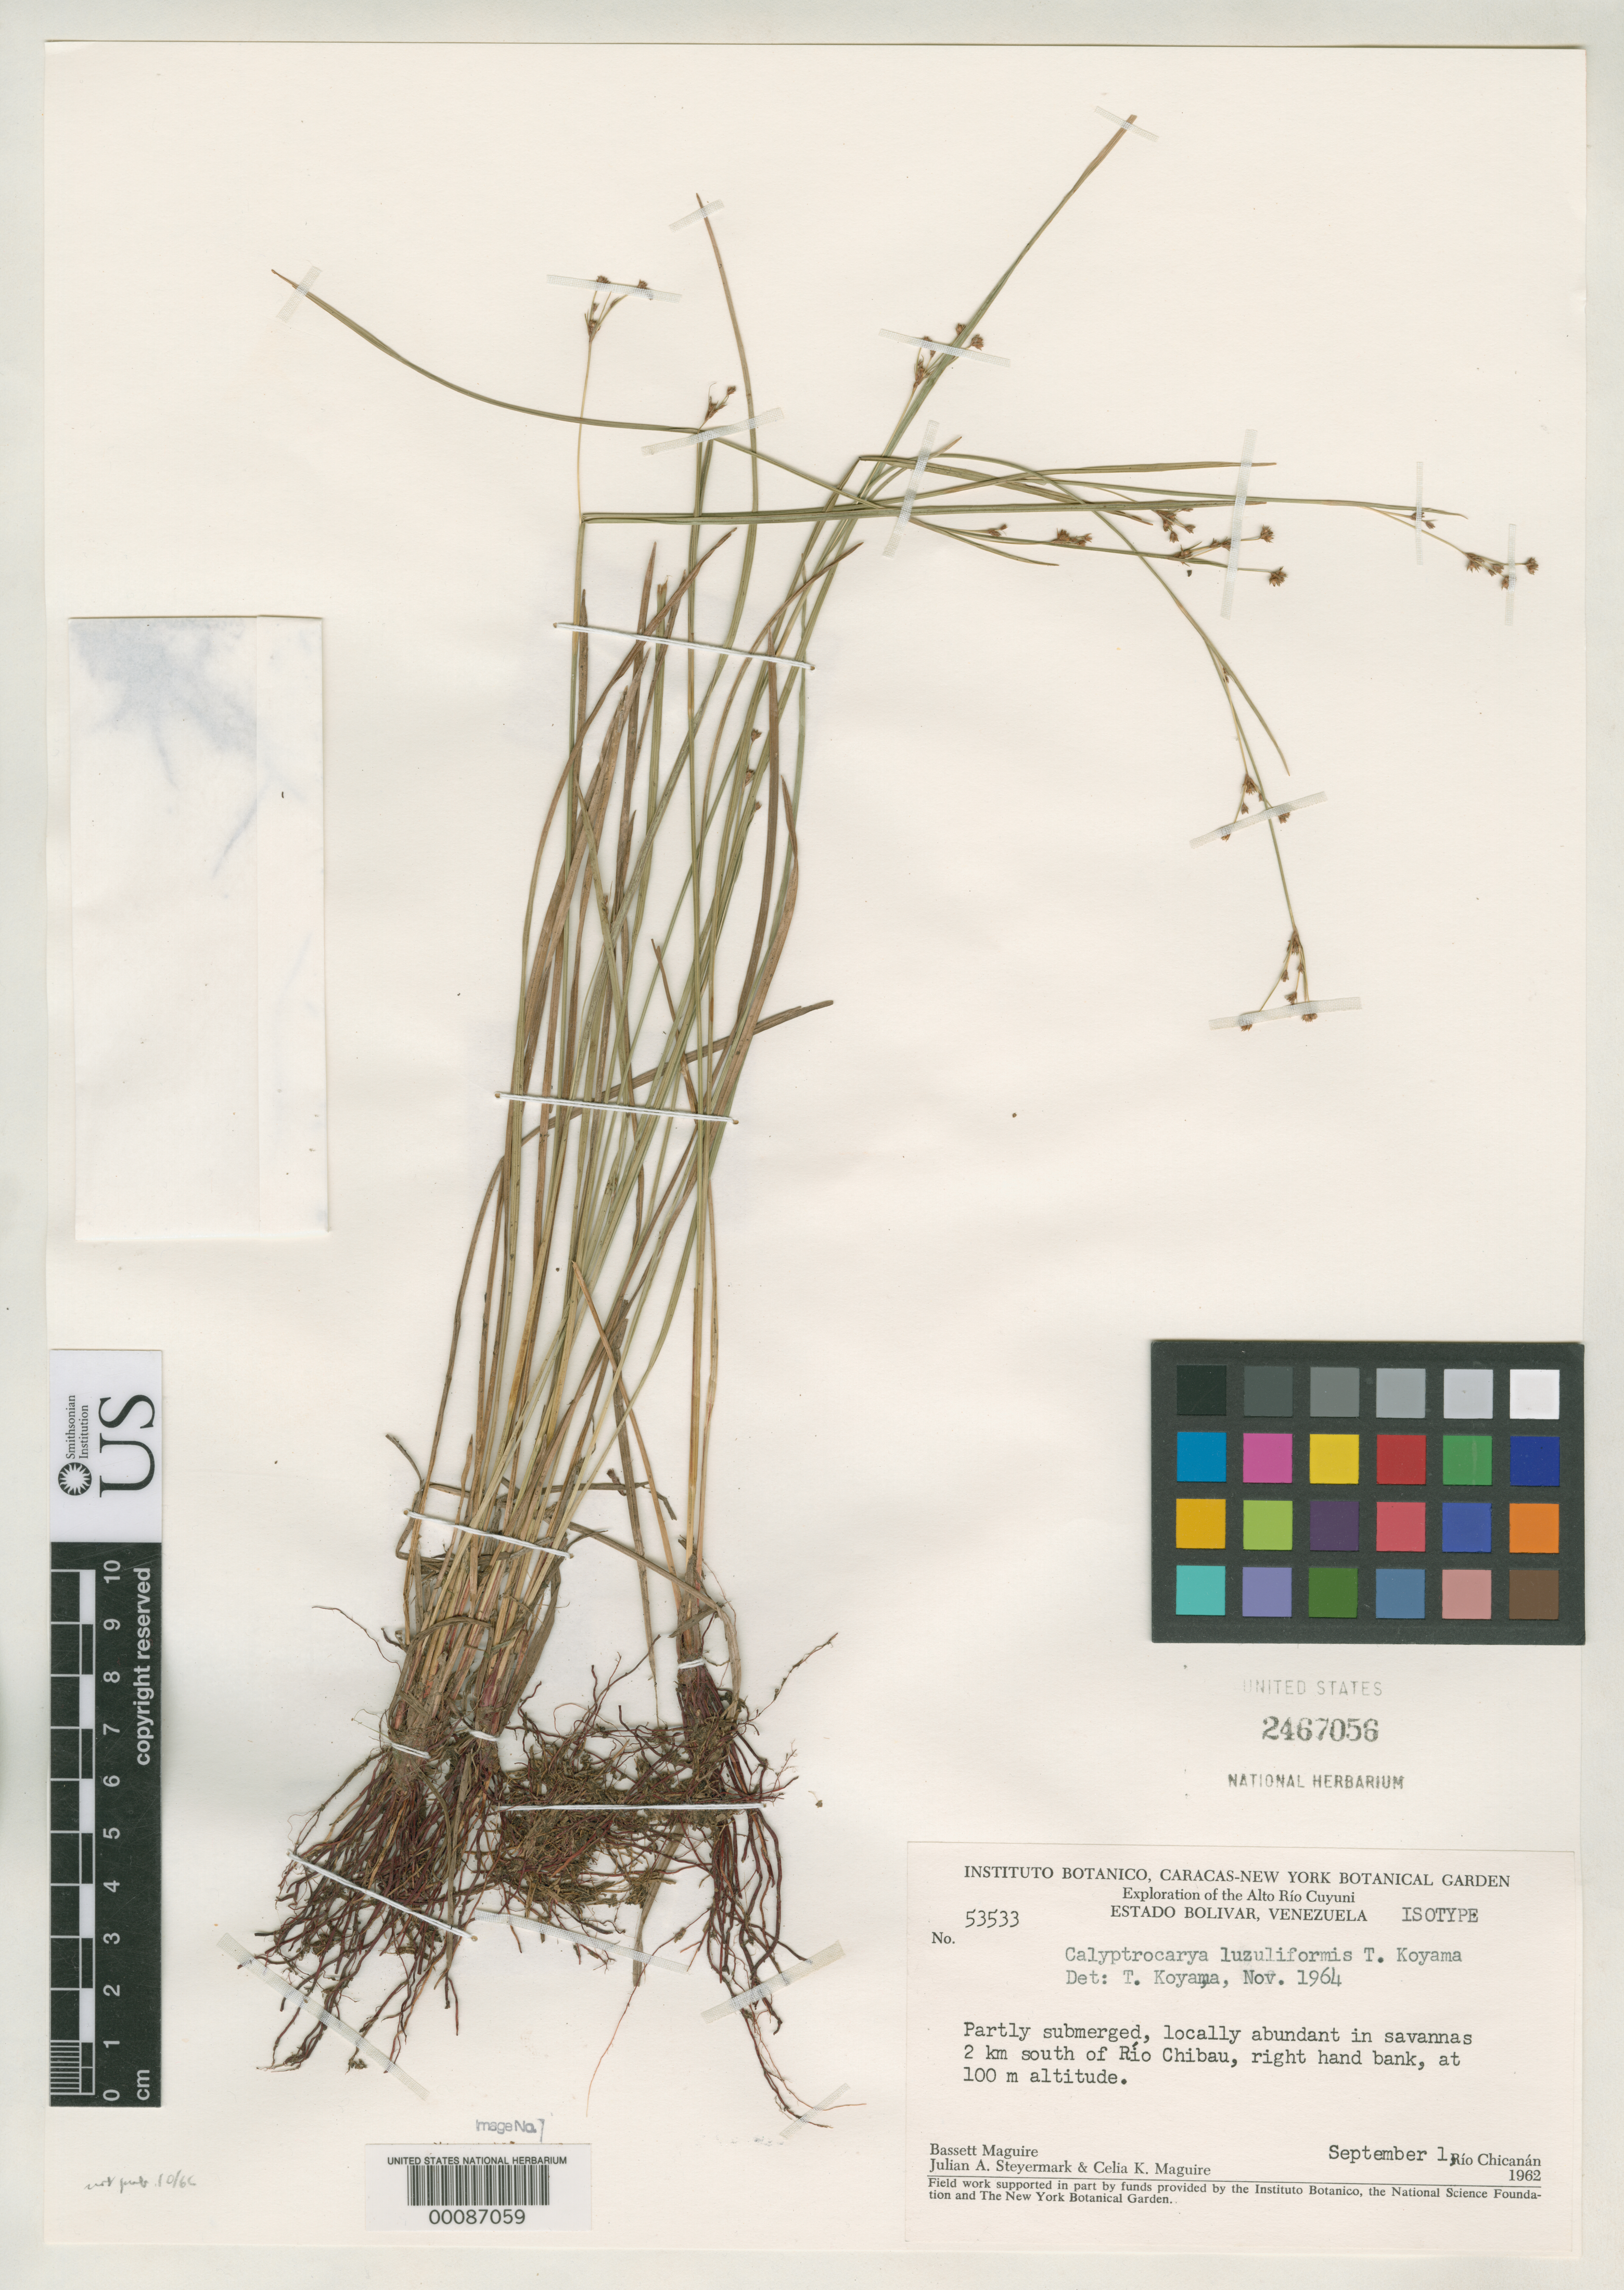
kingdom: Plantae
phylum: Tracheophyta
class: Liliopsida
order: Poales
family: Cyperaceae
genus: Calyptrocarya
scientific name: Calyptrocarya luzuliformis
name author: T. Koyama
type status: Isotype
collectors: B. Maguire, J. Steyermark & C. K. Maguire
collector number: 53533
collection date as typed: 01 Sep 1962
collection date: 1962-09-01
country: Venezuela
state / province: Bolivar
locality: Alto Rio Cuyuni, savannas 2 km S of Rio Chibau, right hand bank.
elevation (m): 100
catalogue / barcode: US 2467056